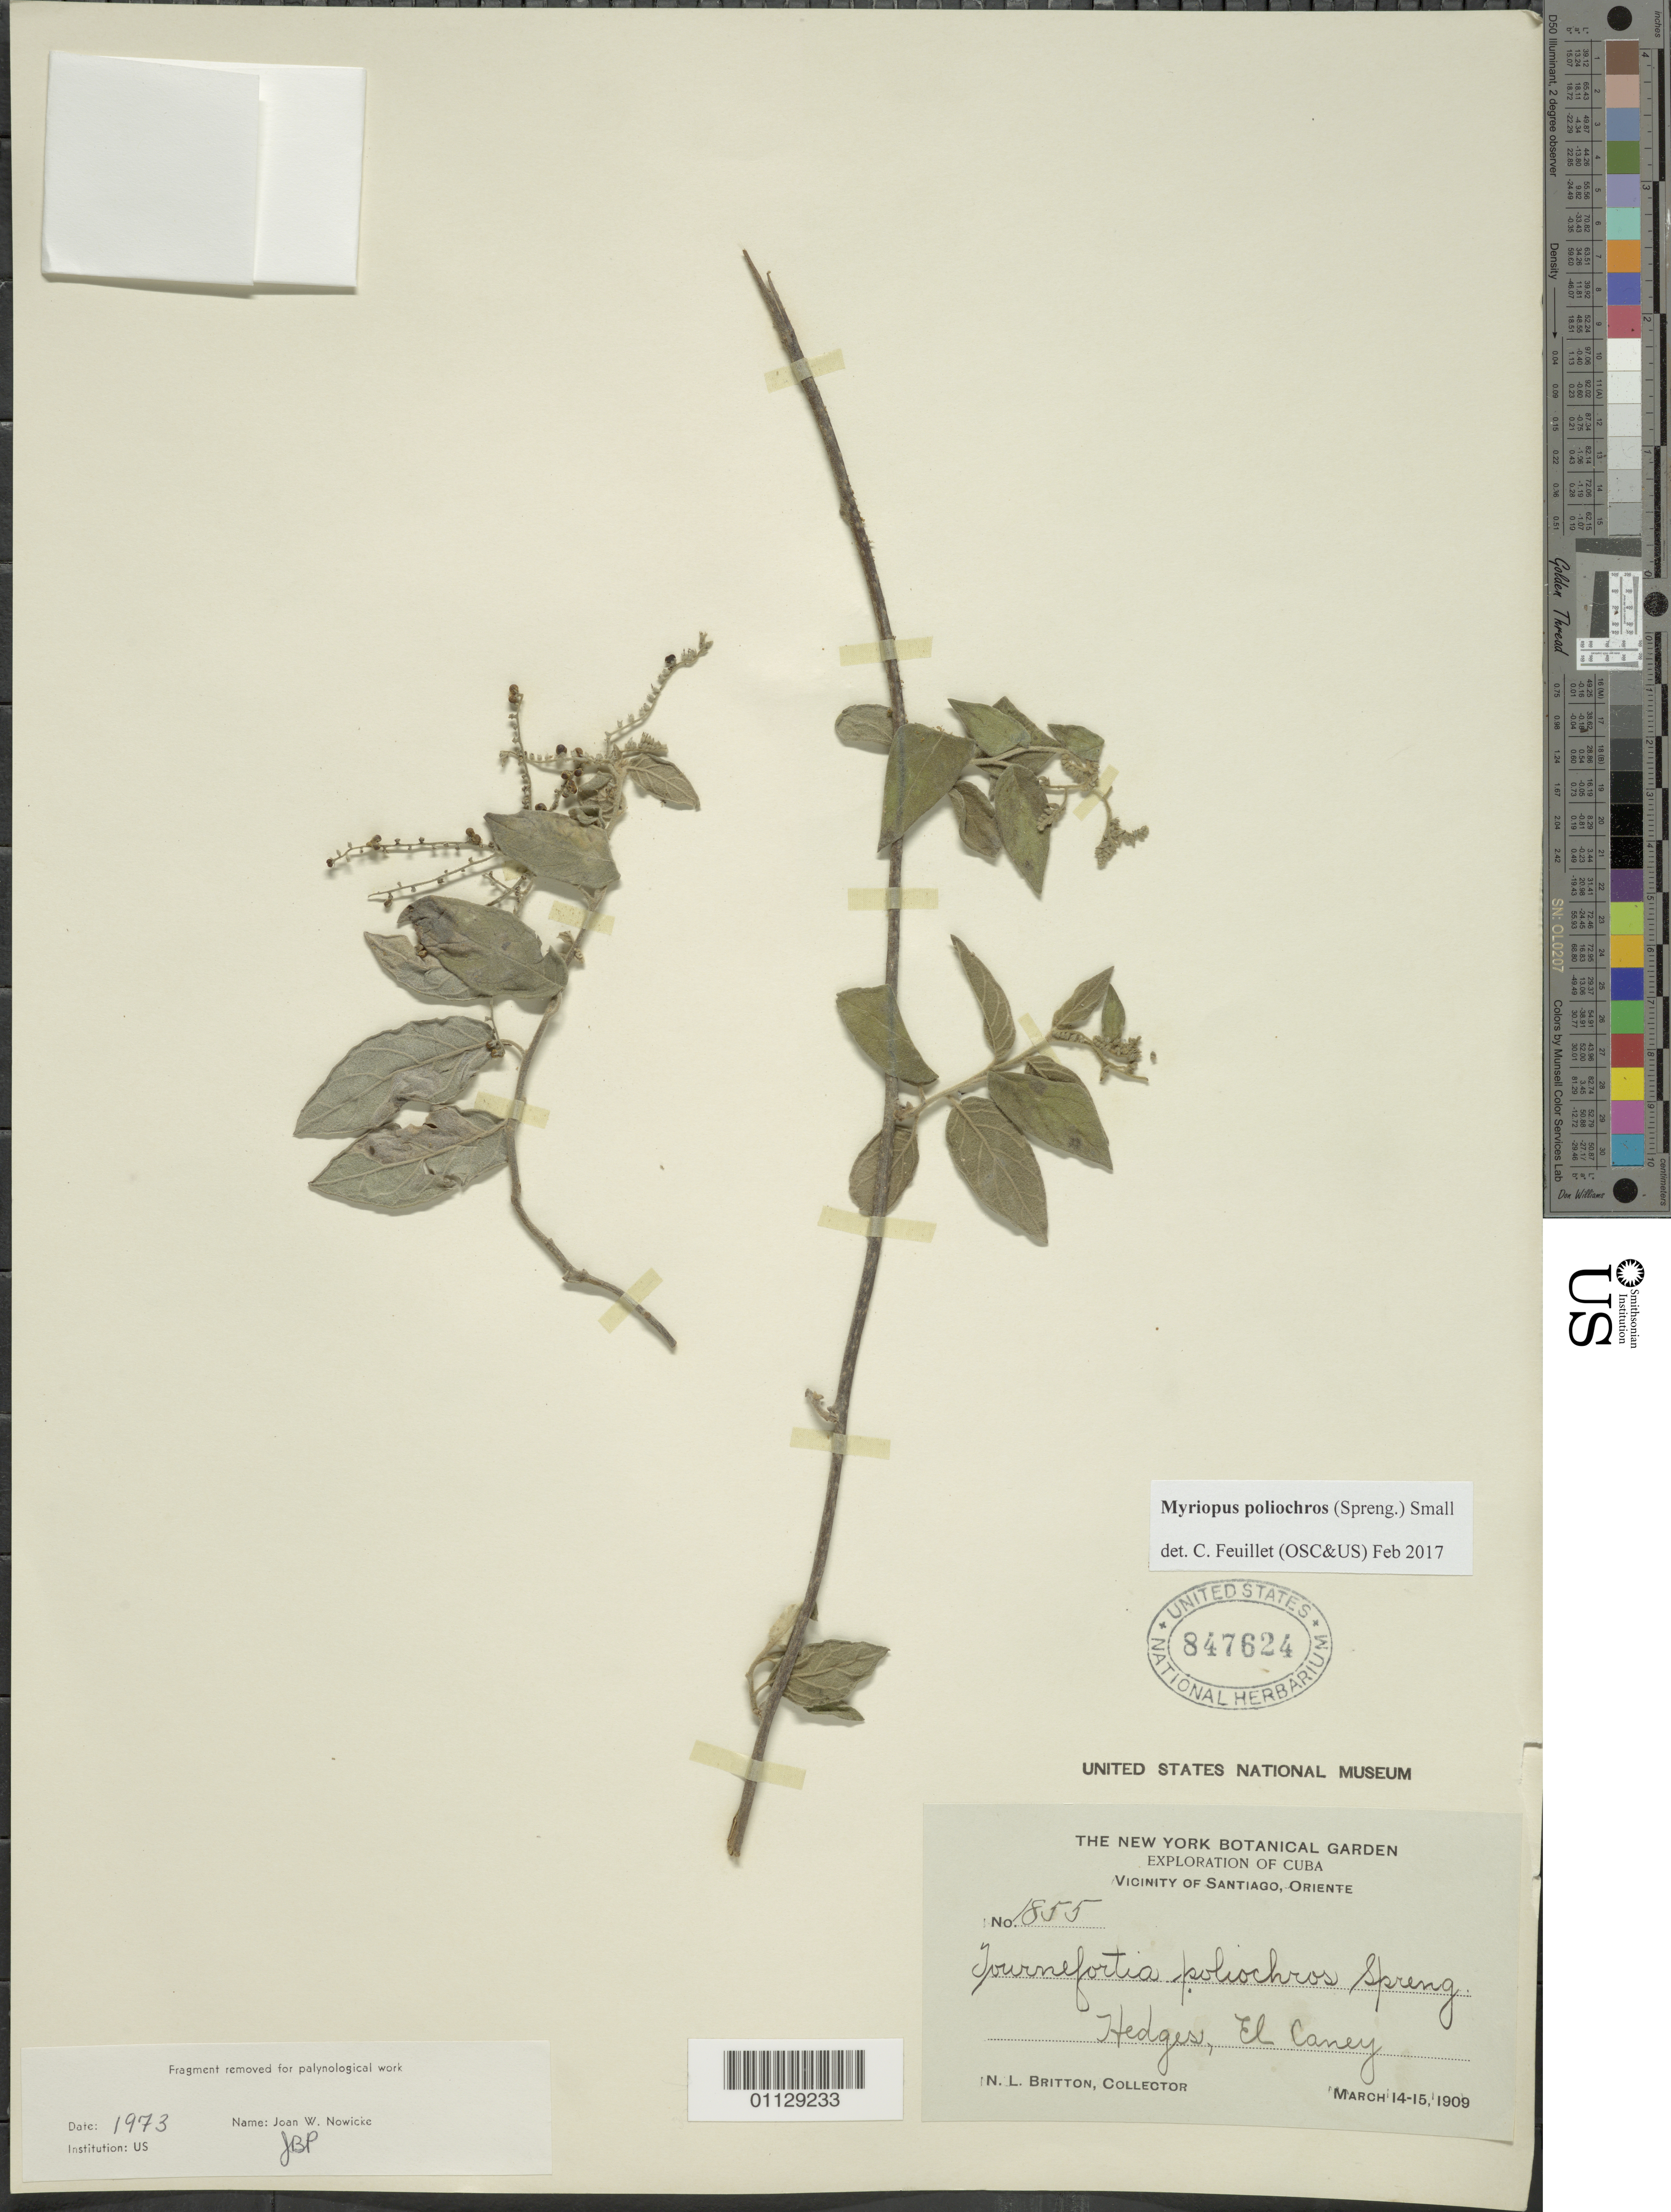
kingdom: Plantae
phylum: Tracheophyta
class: Magnoliopsida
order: Boraginales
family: Heliotropiaceae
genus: Myriopus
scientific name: Myriopus poliochros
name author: (Spreng.) Small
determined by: Feuillet, C.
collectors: N. Britton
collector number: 1855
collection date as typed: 14 Mar 1909 to 15 Mar 1909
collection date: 1909-03-14/1909-03-15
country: Cuba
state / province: Oriente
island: Cuba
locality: Santiago vicinity, El Caney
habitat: Hedges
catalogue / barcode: US 847624